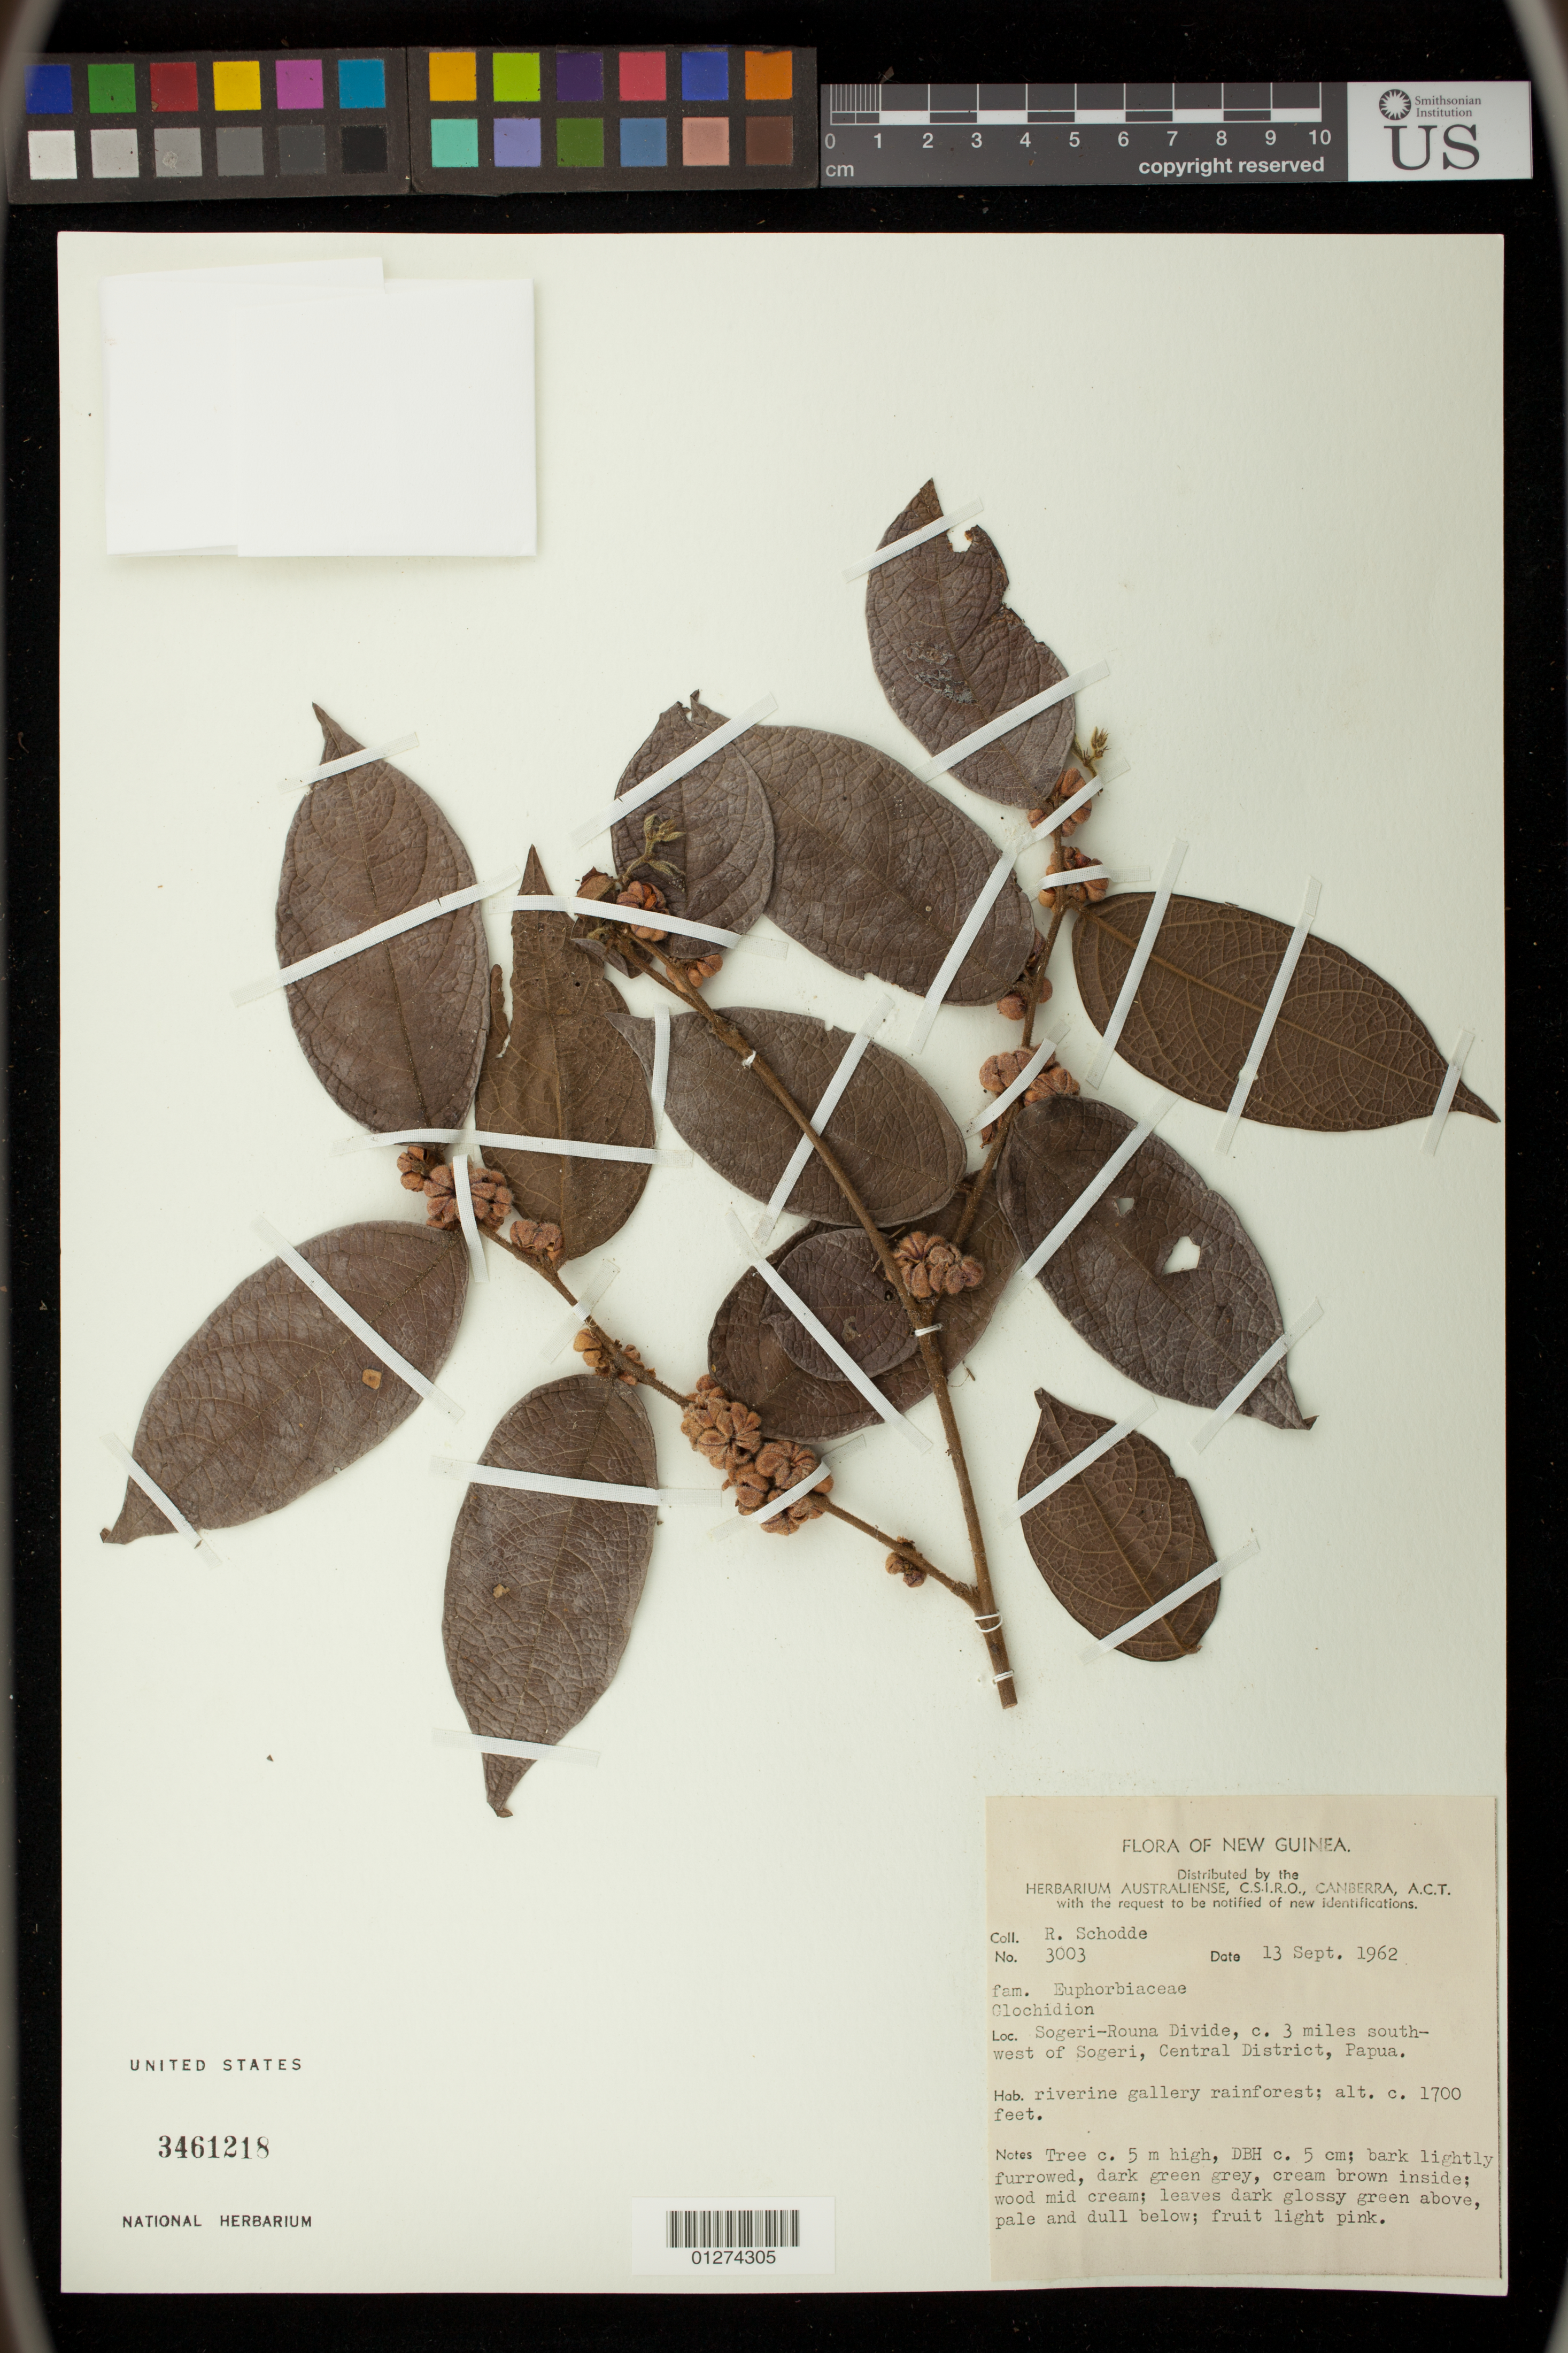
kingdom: Plantae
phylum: Tracheophyta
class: Magnoliopsida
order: Malpighiales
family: Phyllanthaceae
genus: Glochidion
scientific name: Glochidion sp.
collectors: L. A. Craven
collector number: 3003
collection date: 1962-09-13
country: Papua New Guinea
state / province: Central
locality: Sogeri-Rouna Divide; c. 3 miles south-west of Sogeri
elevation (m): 518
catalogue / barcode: US 3461218